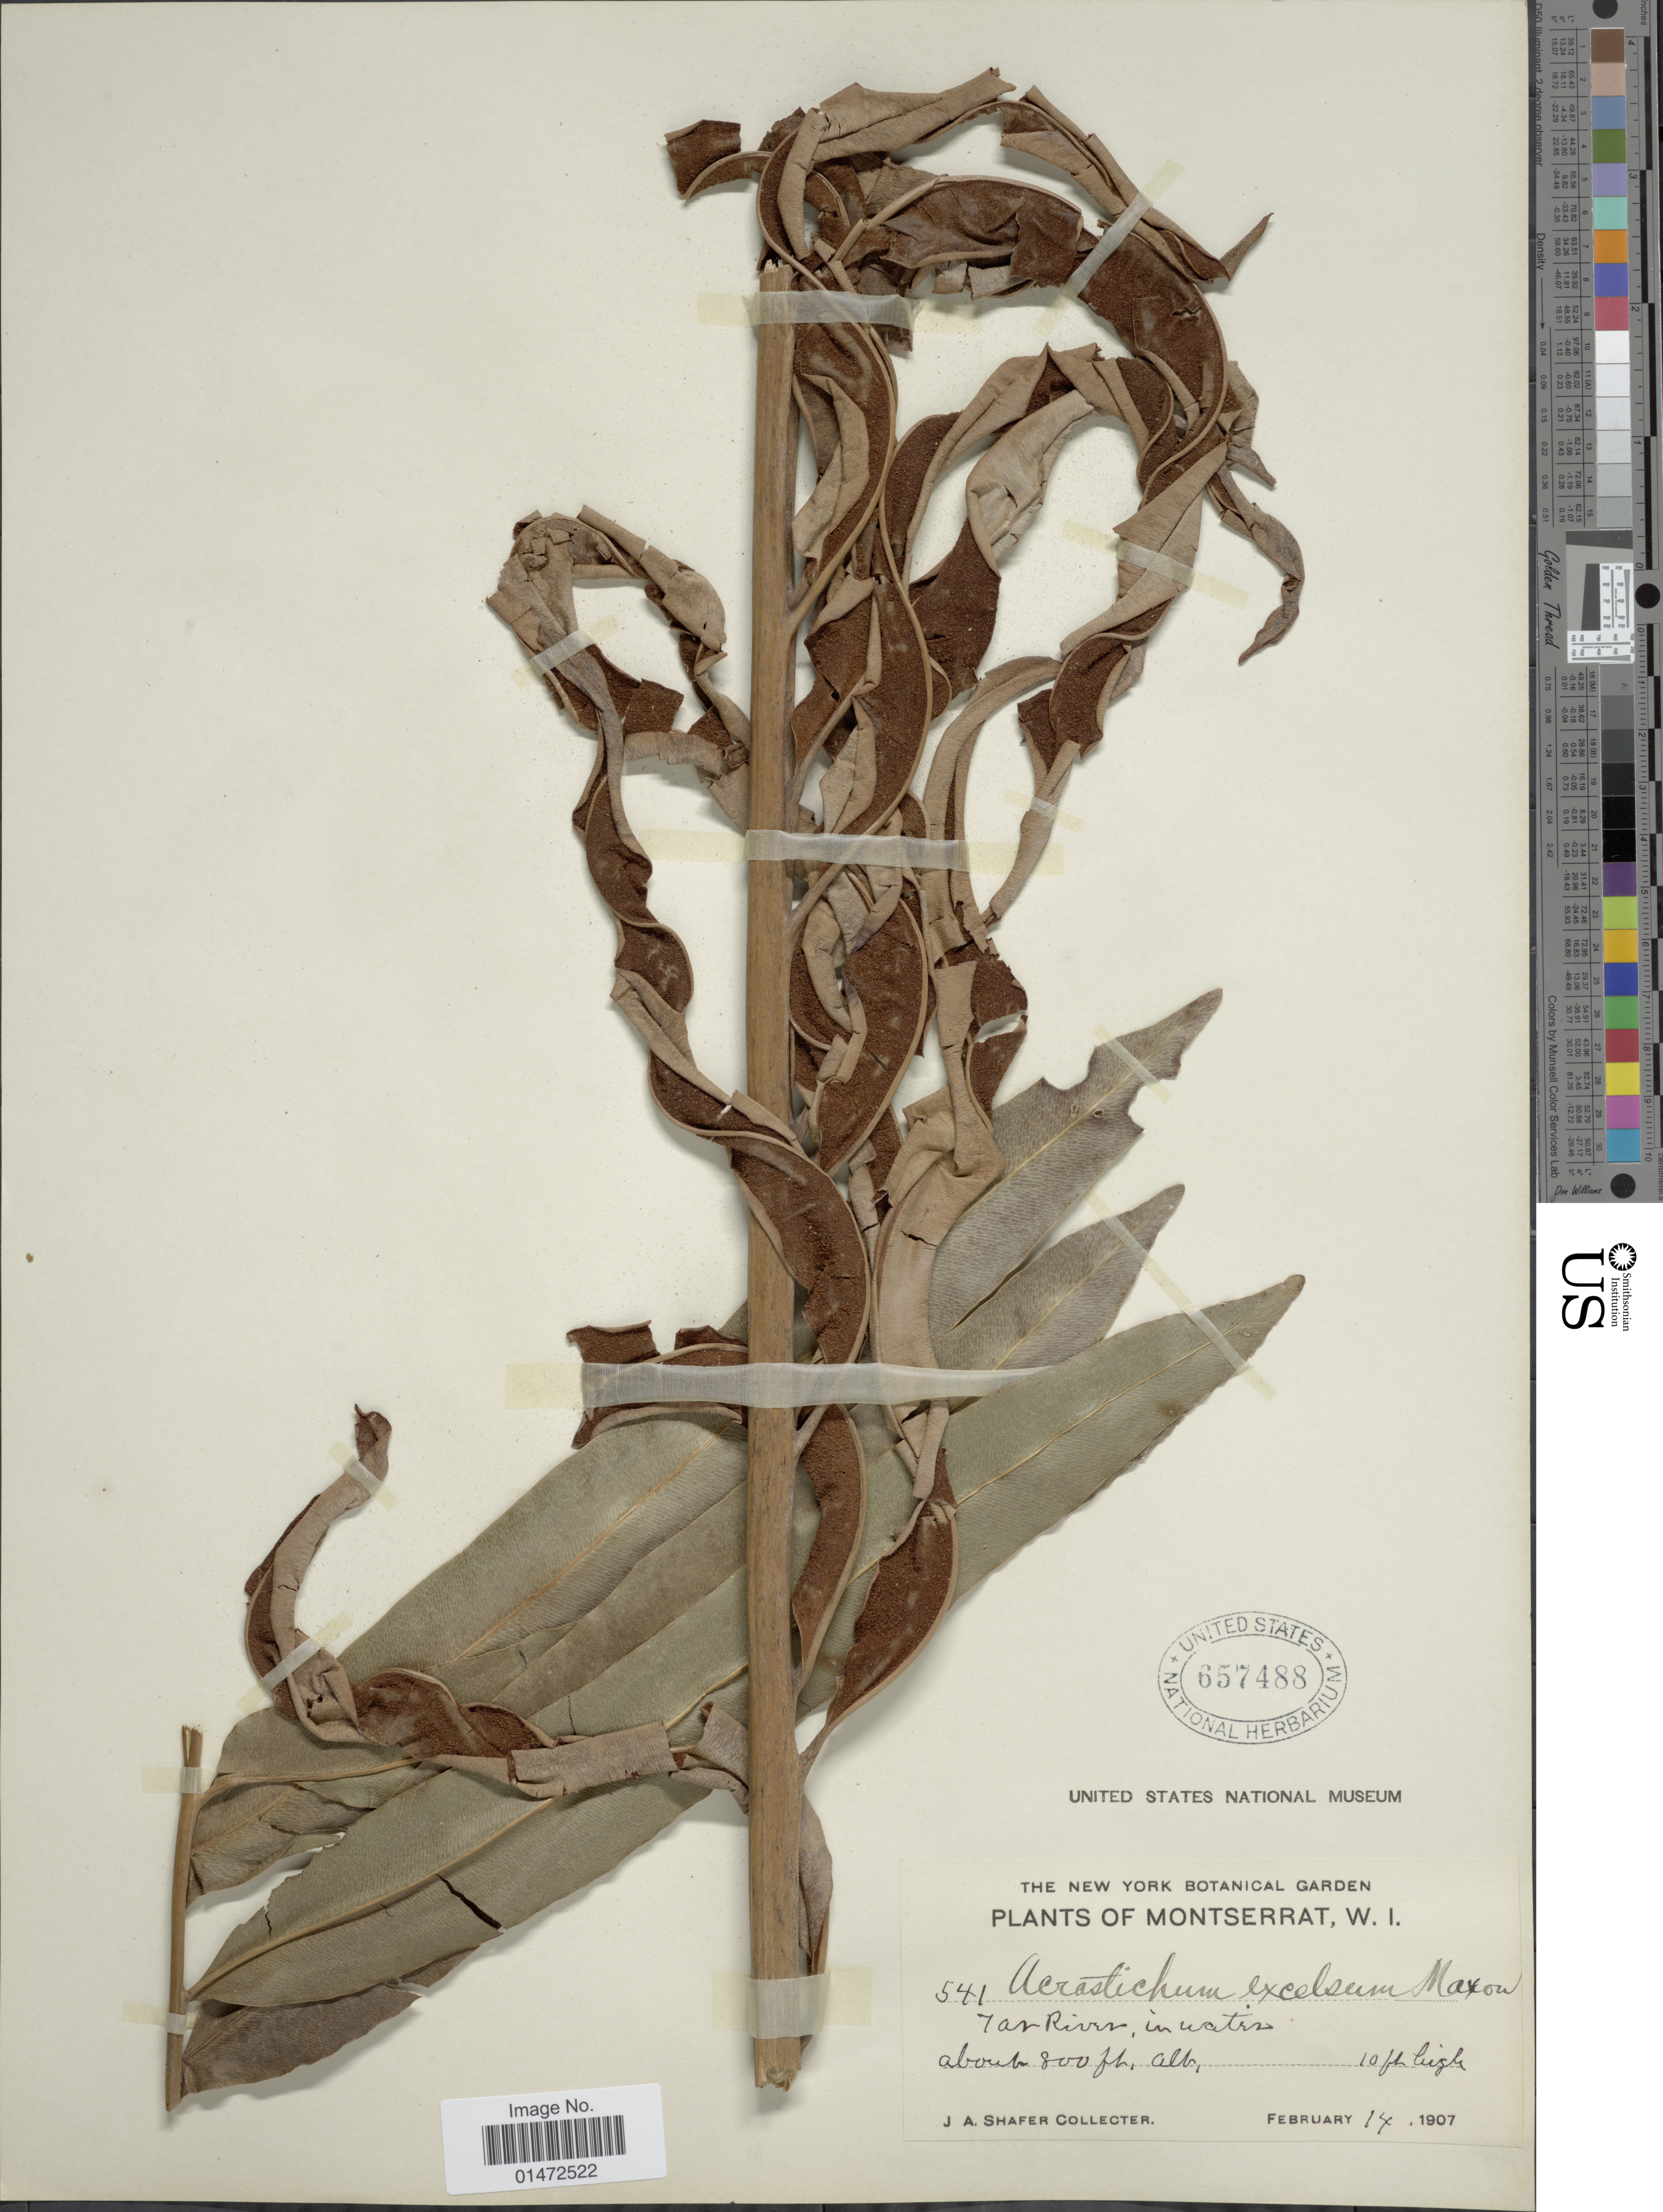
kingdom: Plantae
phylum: Tracheophyta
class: Polypodiopsida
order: Polypodiales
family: Pteridaceae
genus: Acrostichum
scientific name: Acrostichum danaeifolium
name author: Langsd. & Fisch.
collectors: J. A. Shafer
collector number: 541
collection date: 1907-02-14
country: Montserrat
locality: Jar River, in waters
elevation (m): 244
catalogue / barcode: US 657488